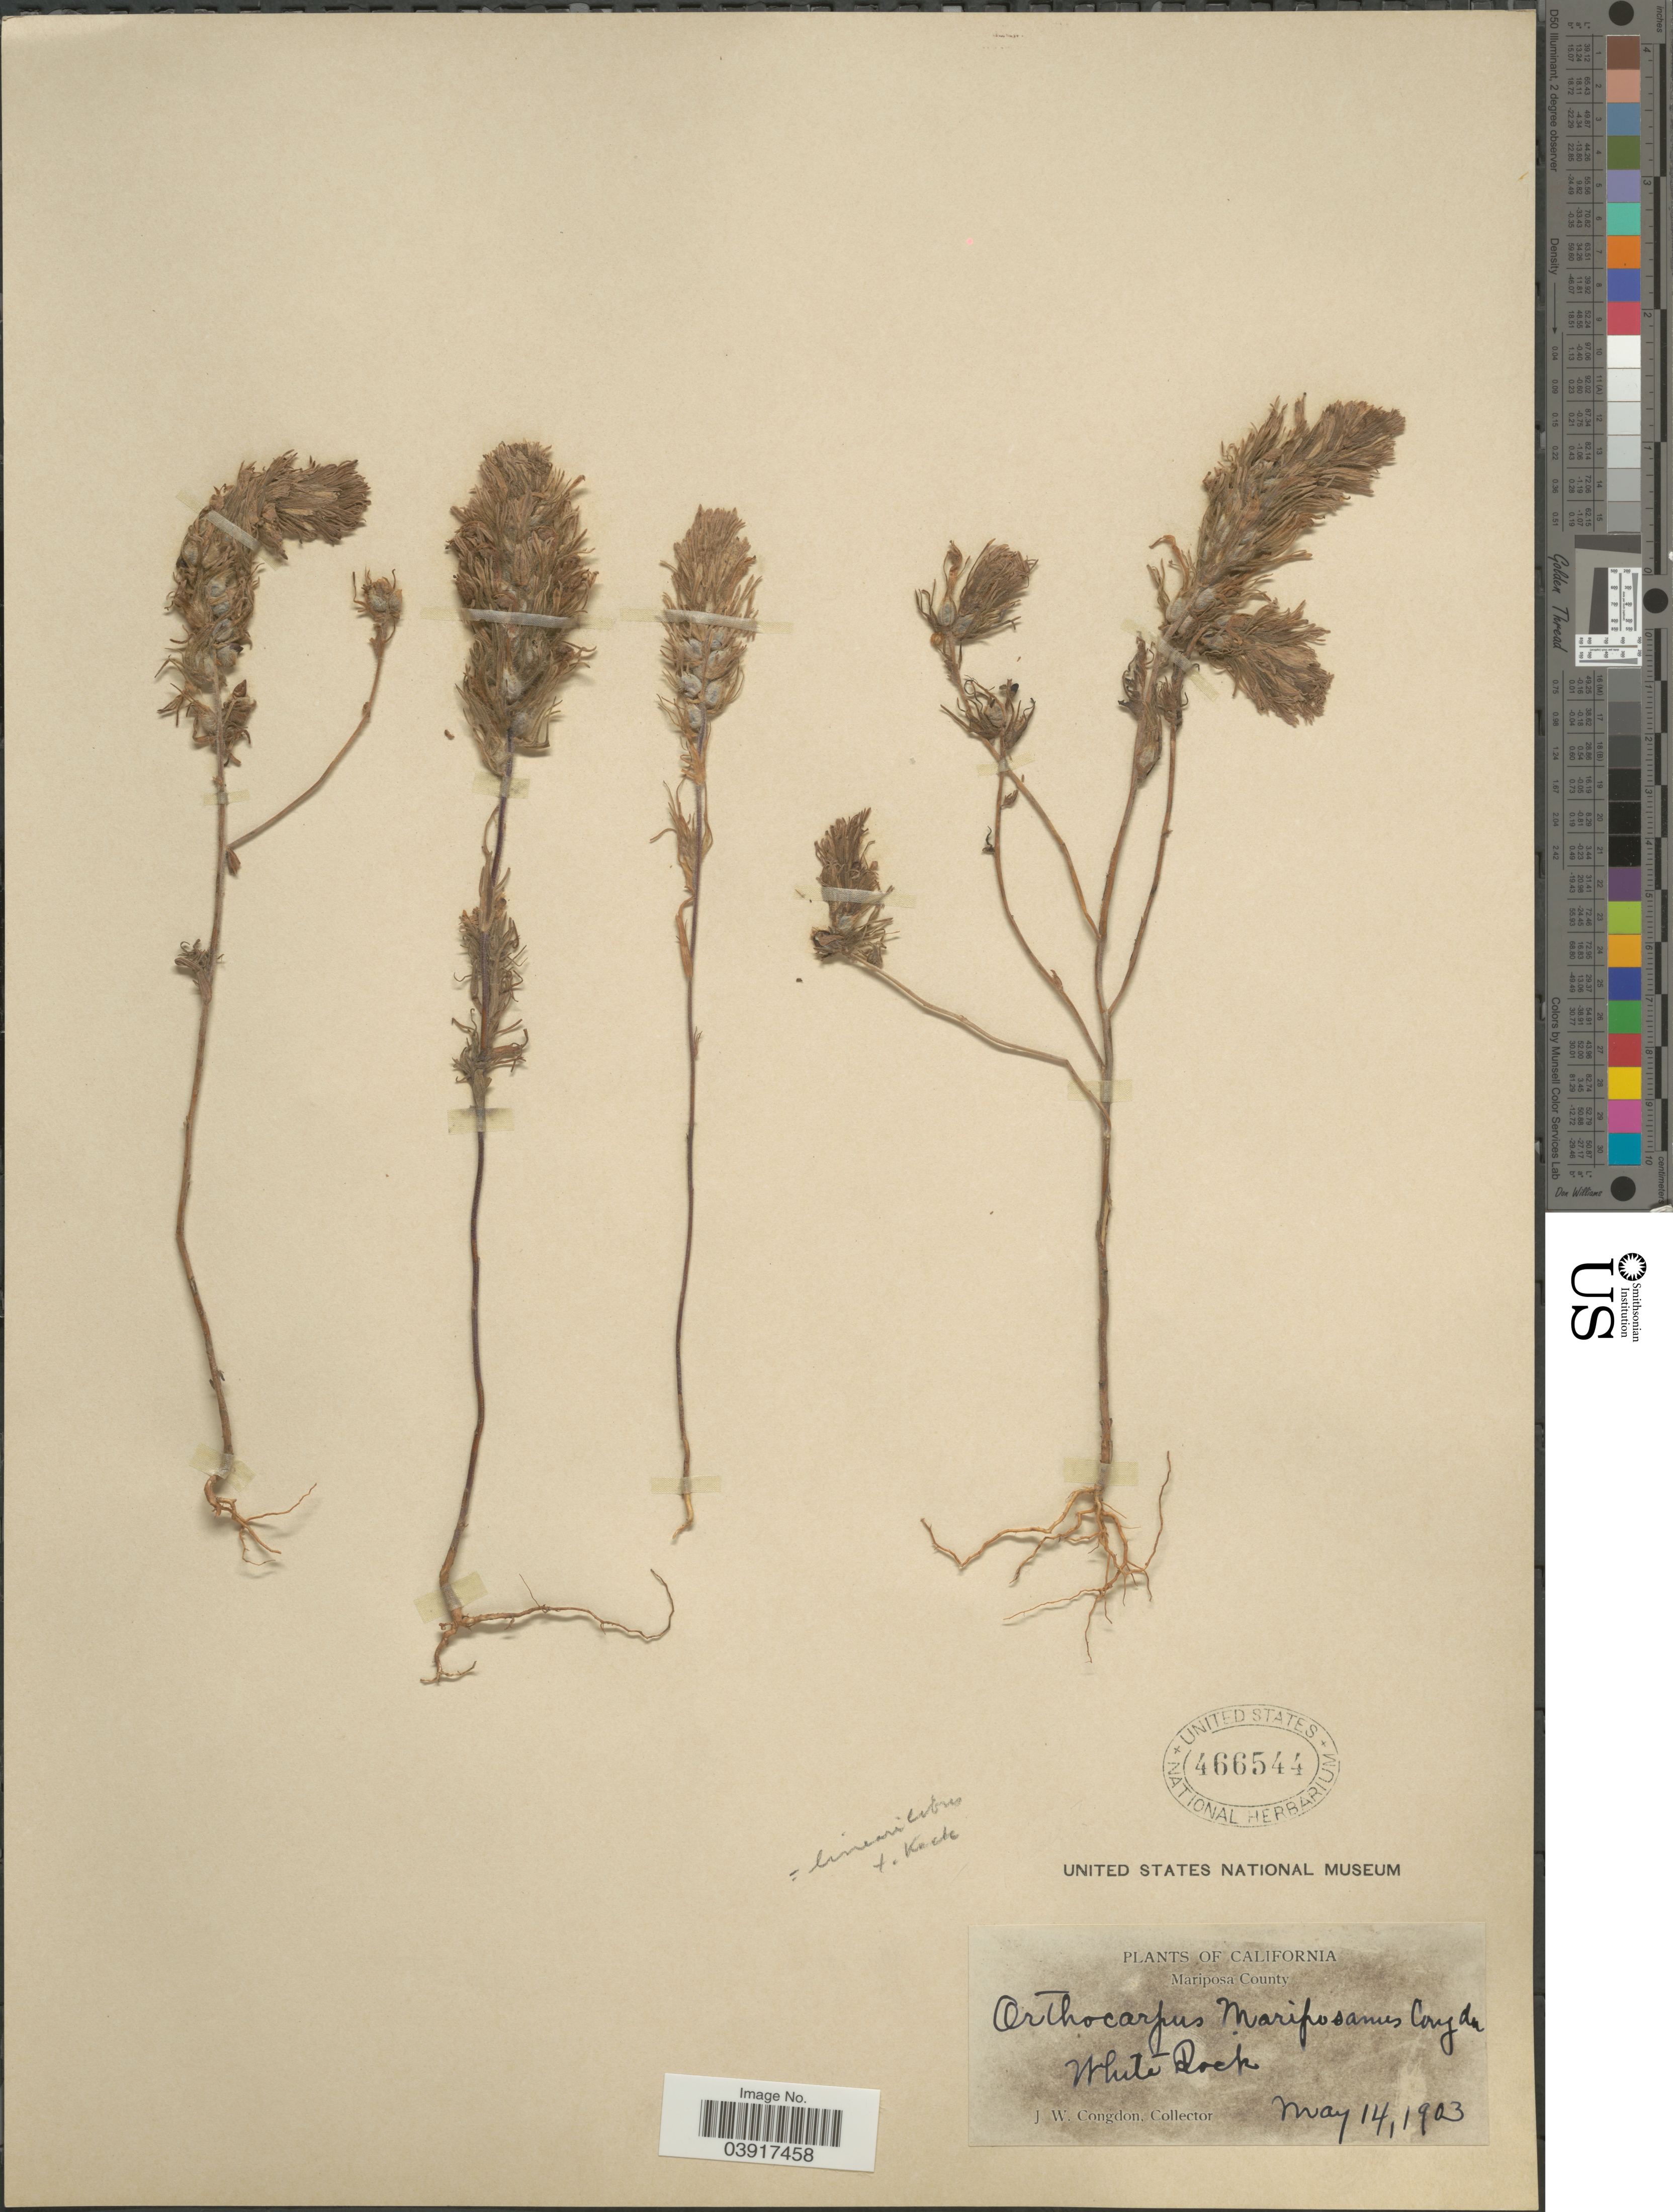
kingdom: Plantae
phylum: Tracheophyta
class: Magnoliopsida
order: Lamiales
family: Orobanchaceae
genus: Orthocarpus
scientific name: Orthocarpus linearilobus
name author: Benth.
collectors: J. W. Congdon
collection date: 1903-05-14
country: United States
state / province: California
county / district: Mariposa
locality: Mariposa County. White Rock.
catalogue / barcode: US 466544